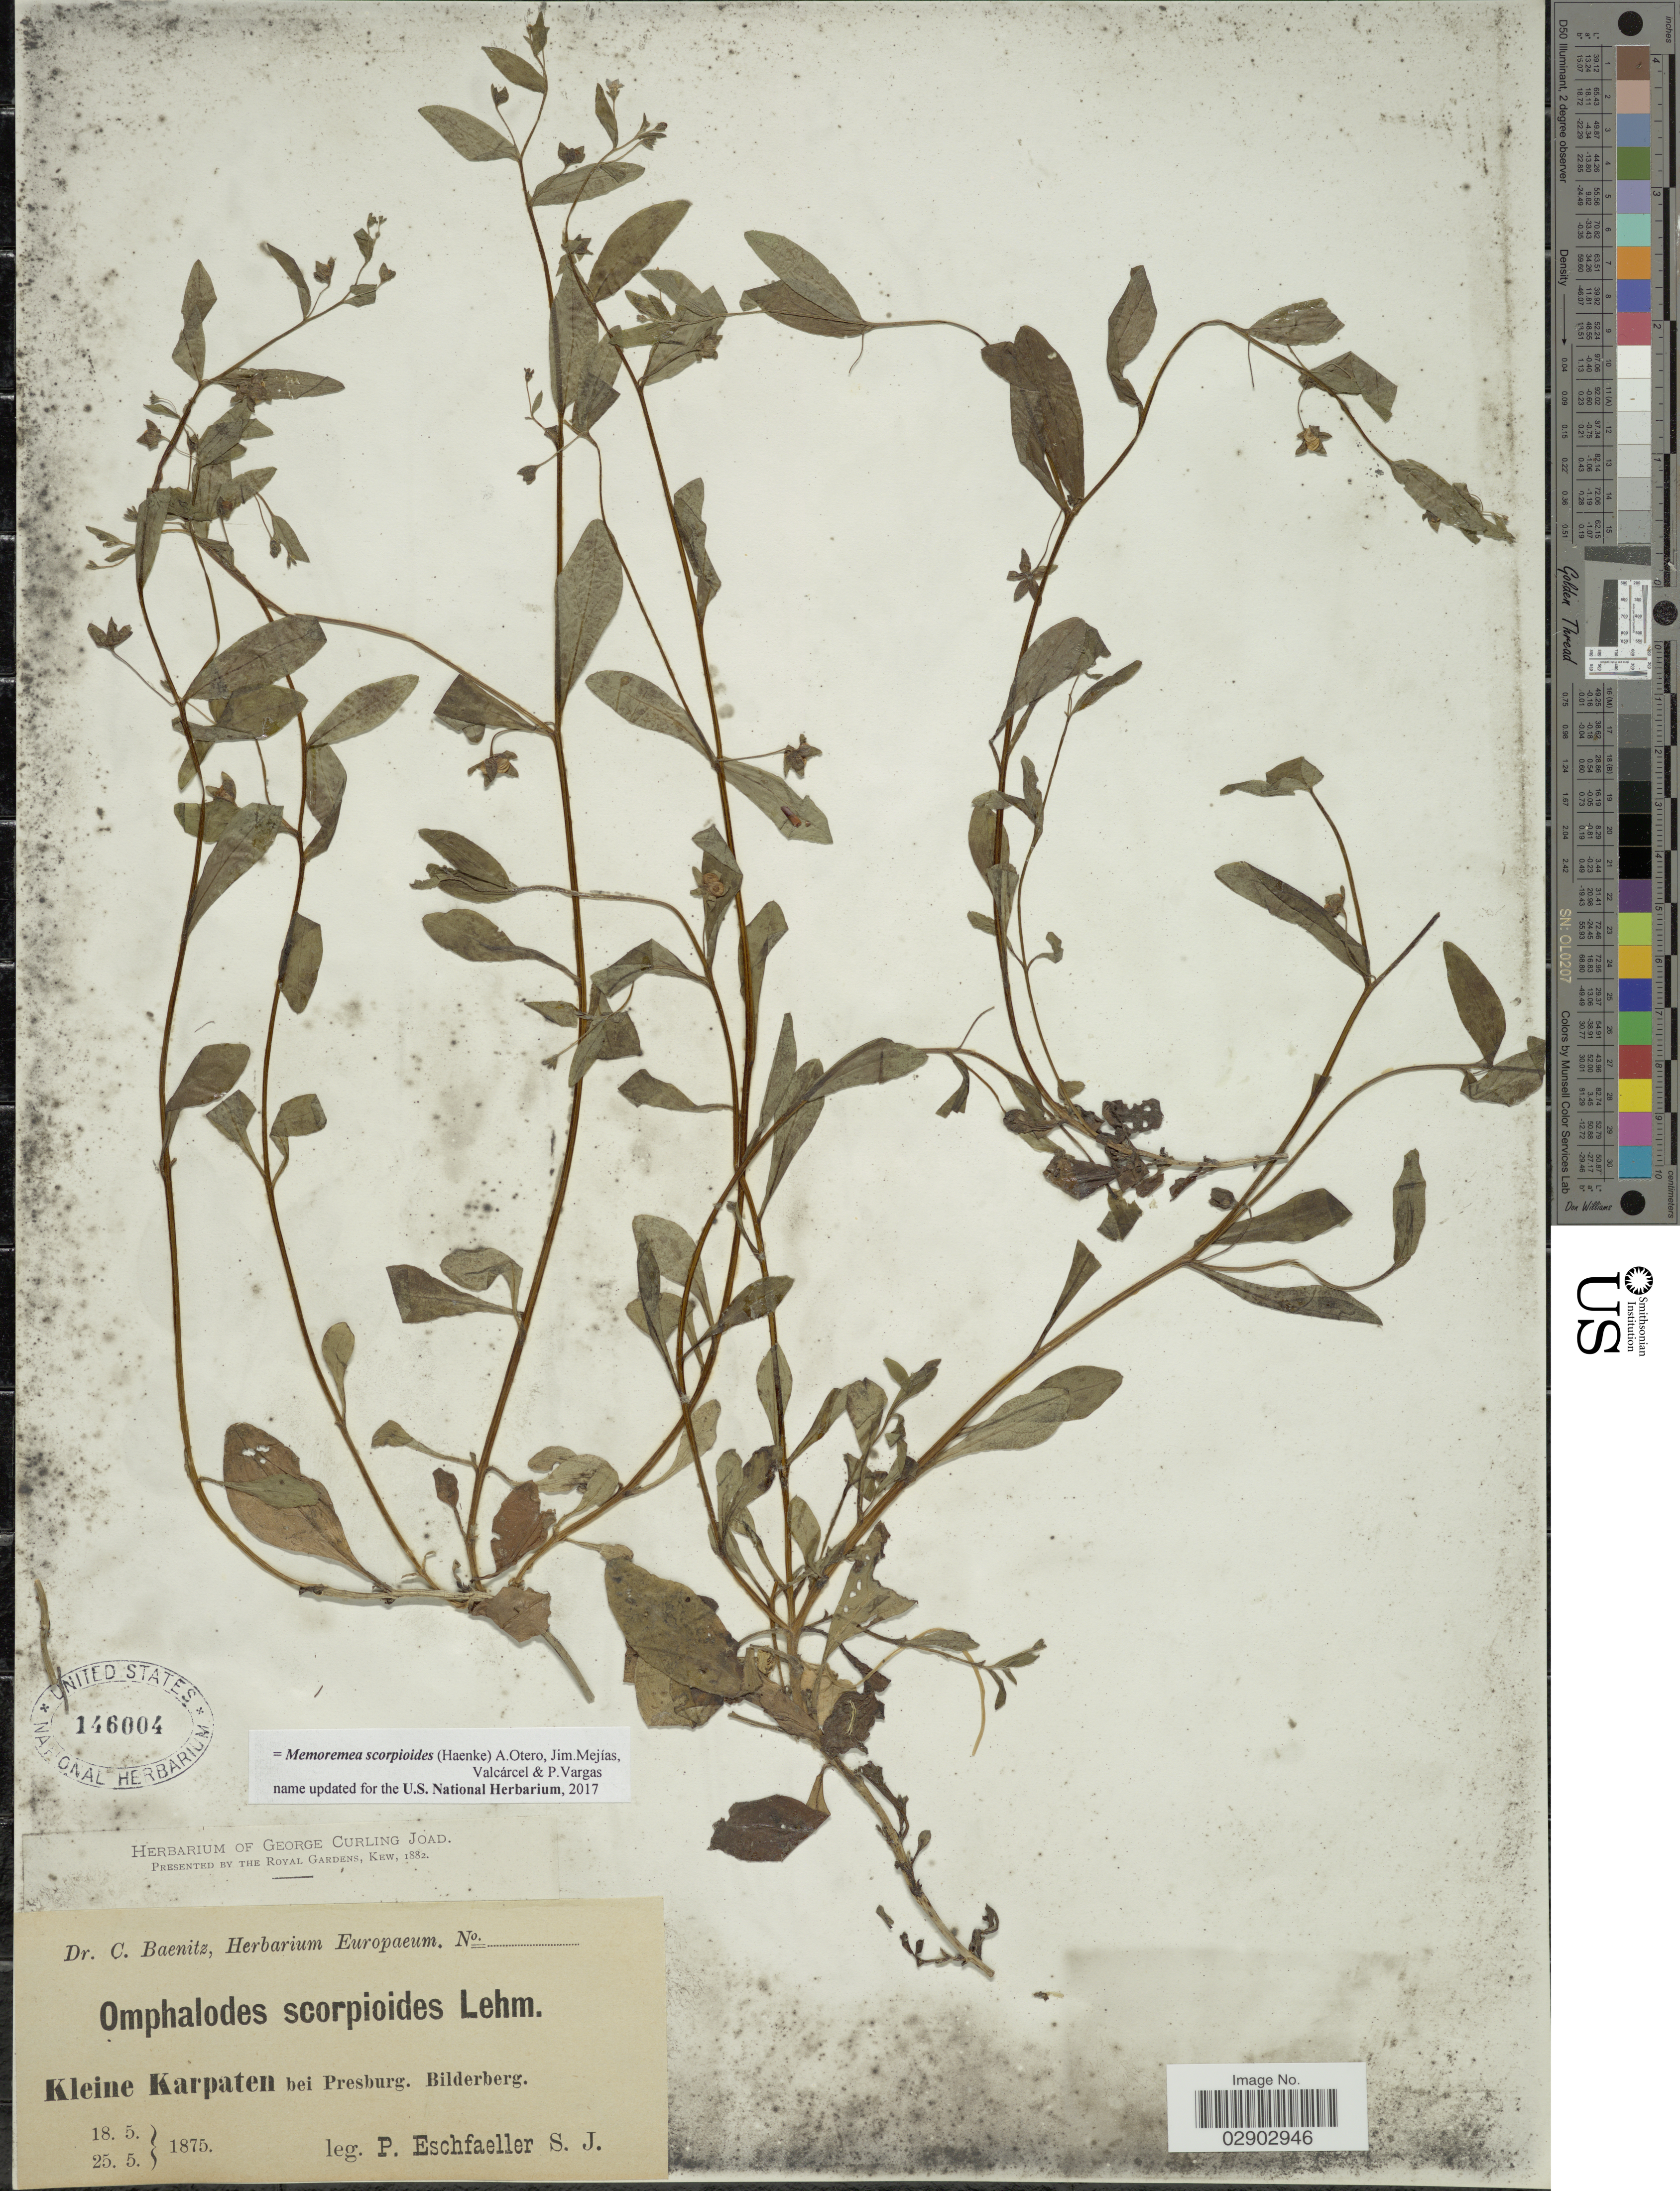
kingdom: Plantae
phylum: Tracheophyta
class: Magnoliopsida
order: Boraginales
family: Boraginaceae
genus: Memoremea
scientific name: Memoremea scorpioides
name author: (Haenke) A.Otero et al.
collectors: P. Eschfaeller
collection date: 1875-05-18/1875-05-25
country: Slovakia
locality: Kleine Karpaten bei Presburg. Bilderberg.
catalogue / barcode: US 146004